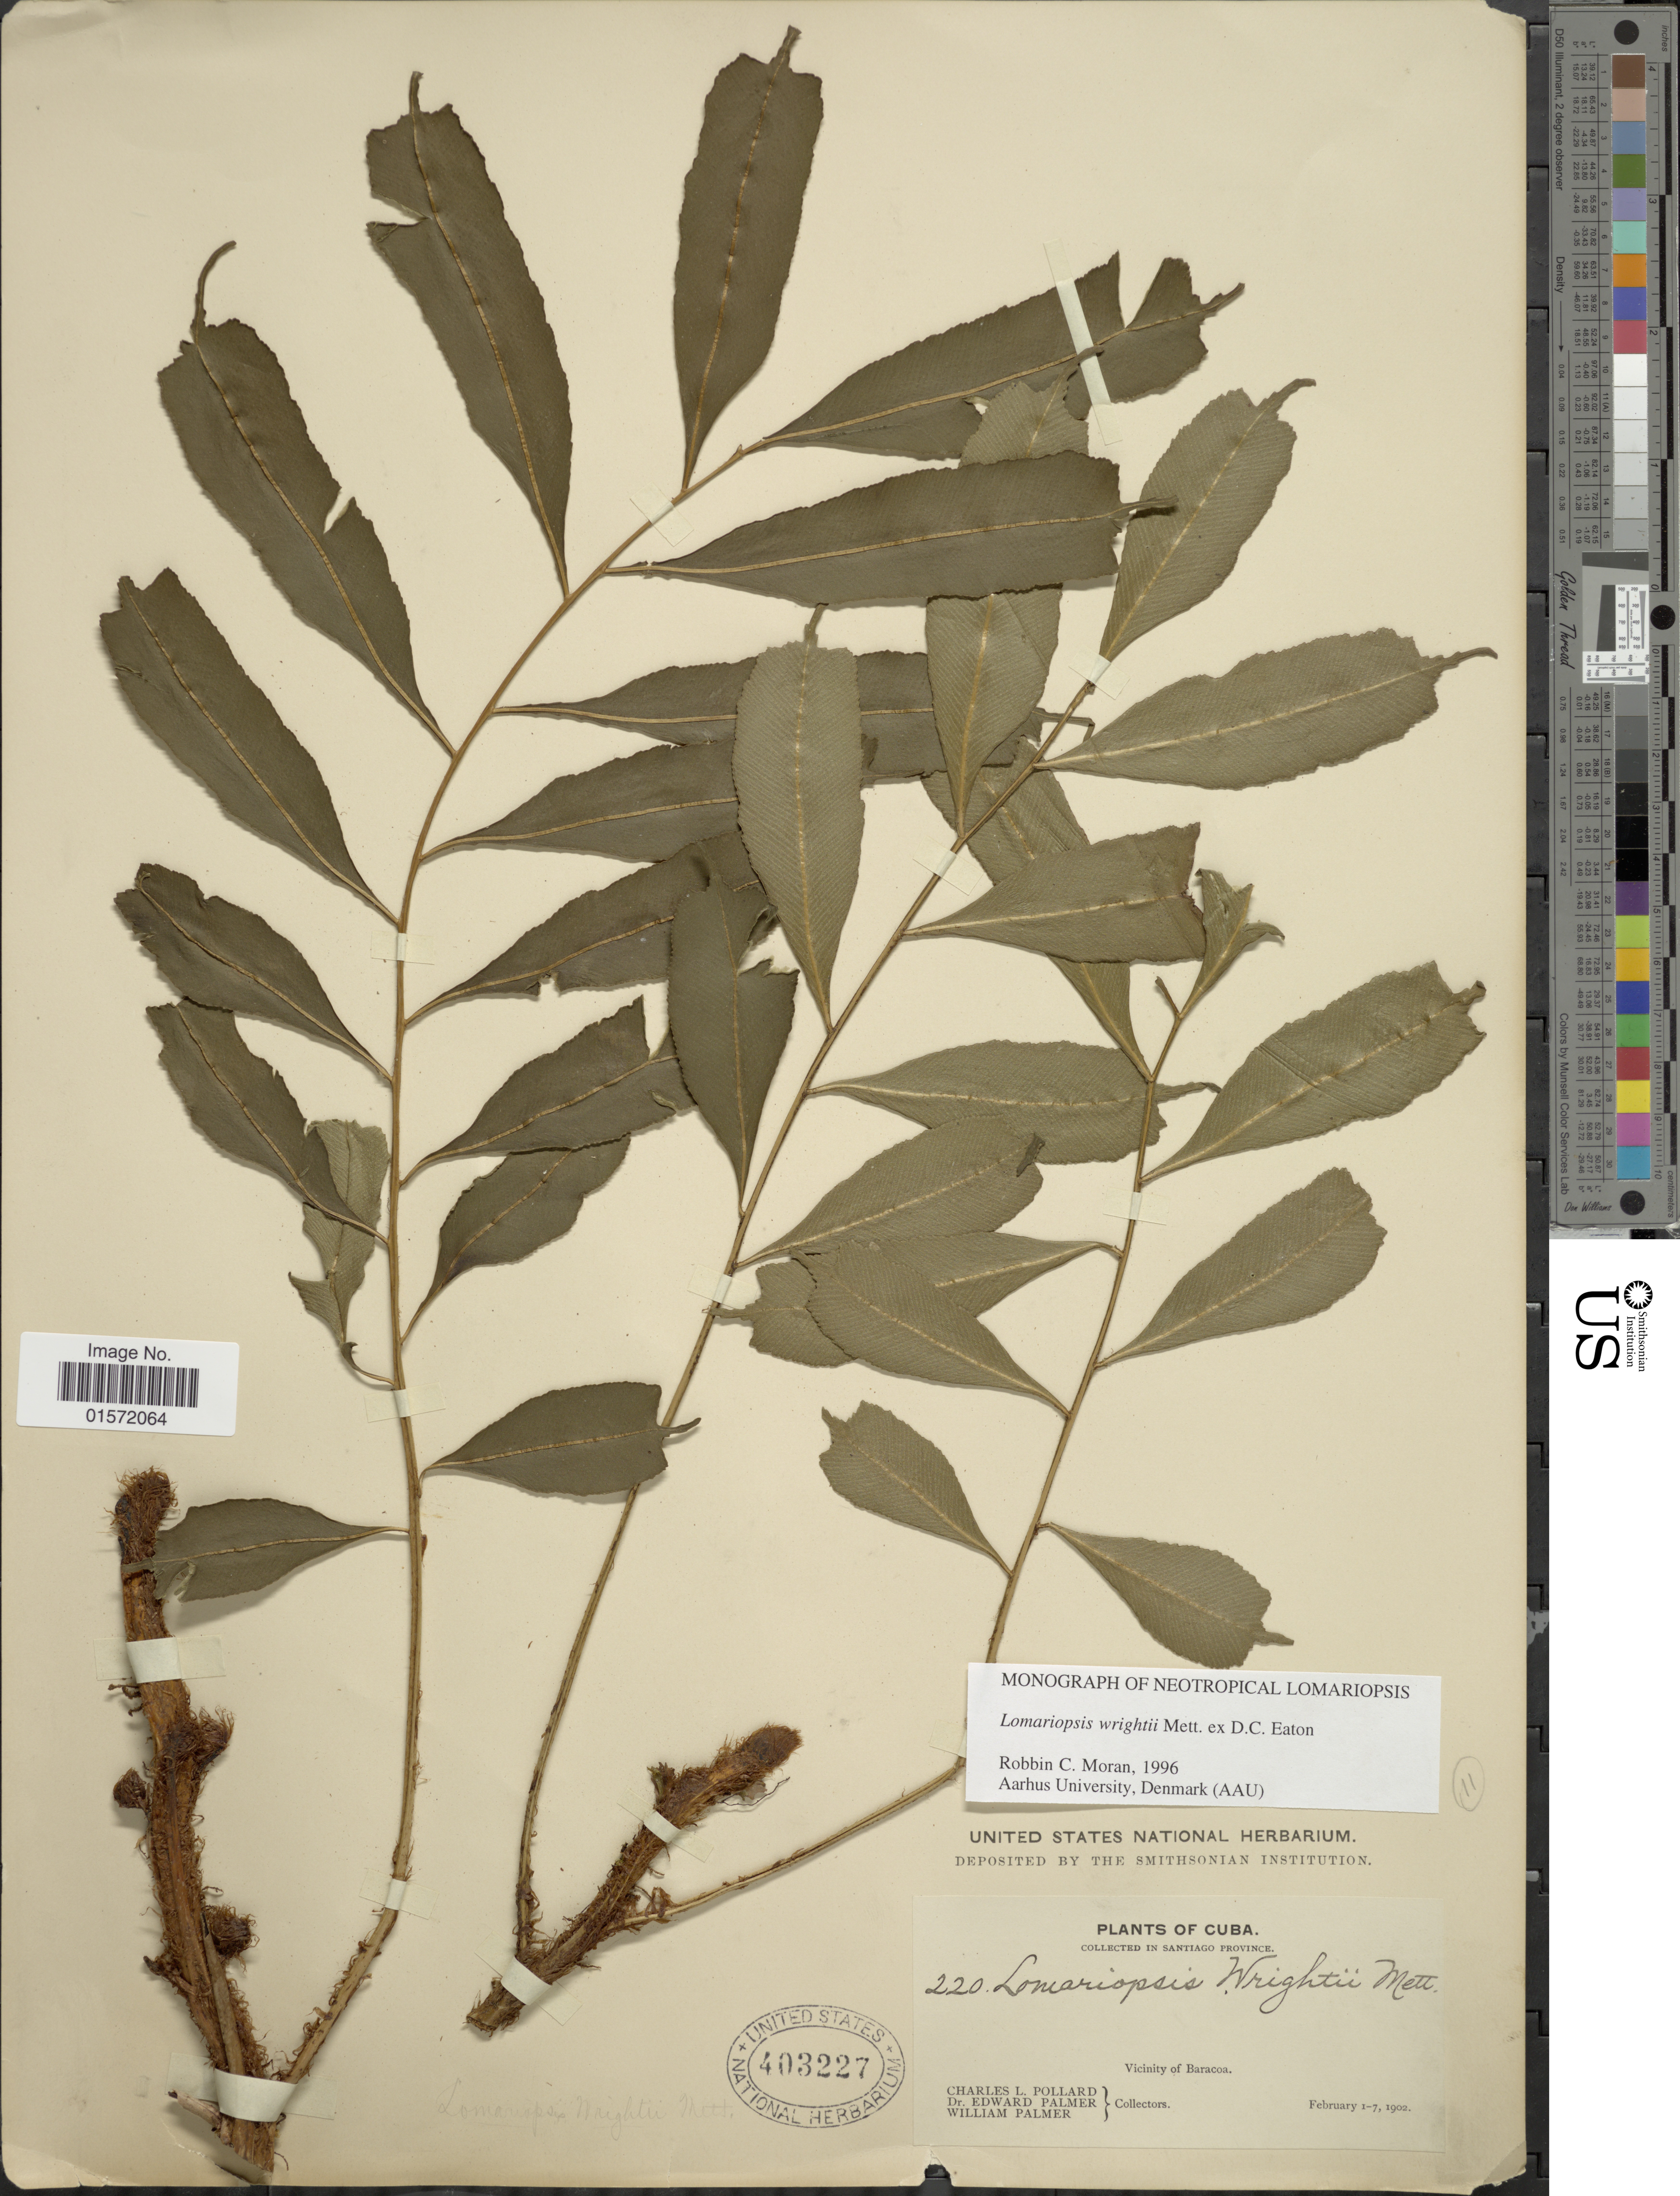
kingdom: Plantae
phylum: Tracheophyta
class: Polypodiopsida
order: Polypodiales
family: Lomariopsidaceae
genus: Lomariopsis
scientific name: Lomariopsis wrightii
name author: Mett. ex D.C. Eaton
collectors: C. L. Pollard, E. Palmer & W. Palmer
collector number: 220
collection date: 1902-02-01/1902-02-07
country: Cuba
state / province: Santiago de Cuba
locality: Vicinity of Baracoa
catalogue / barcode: US 403227